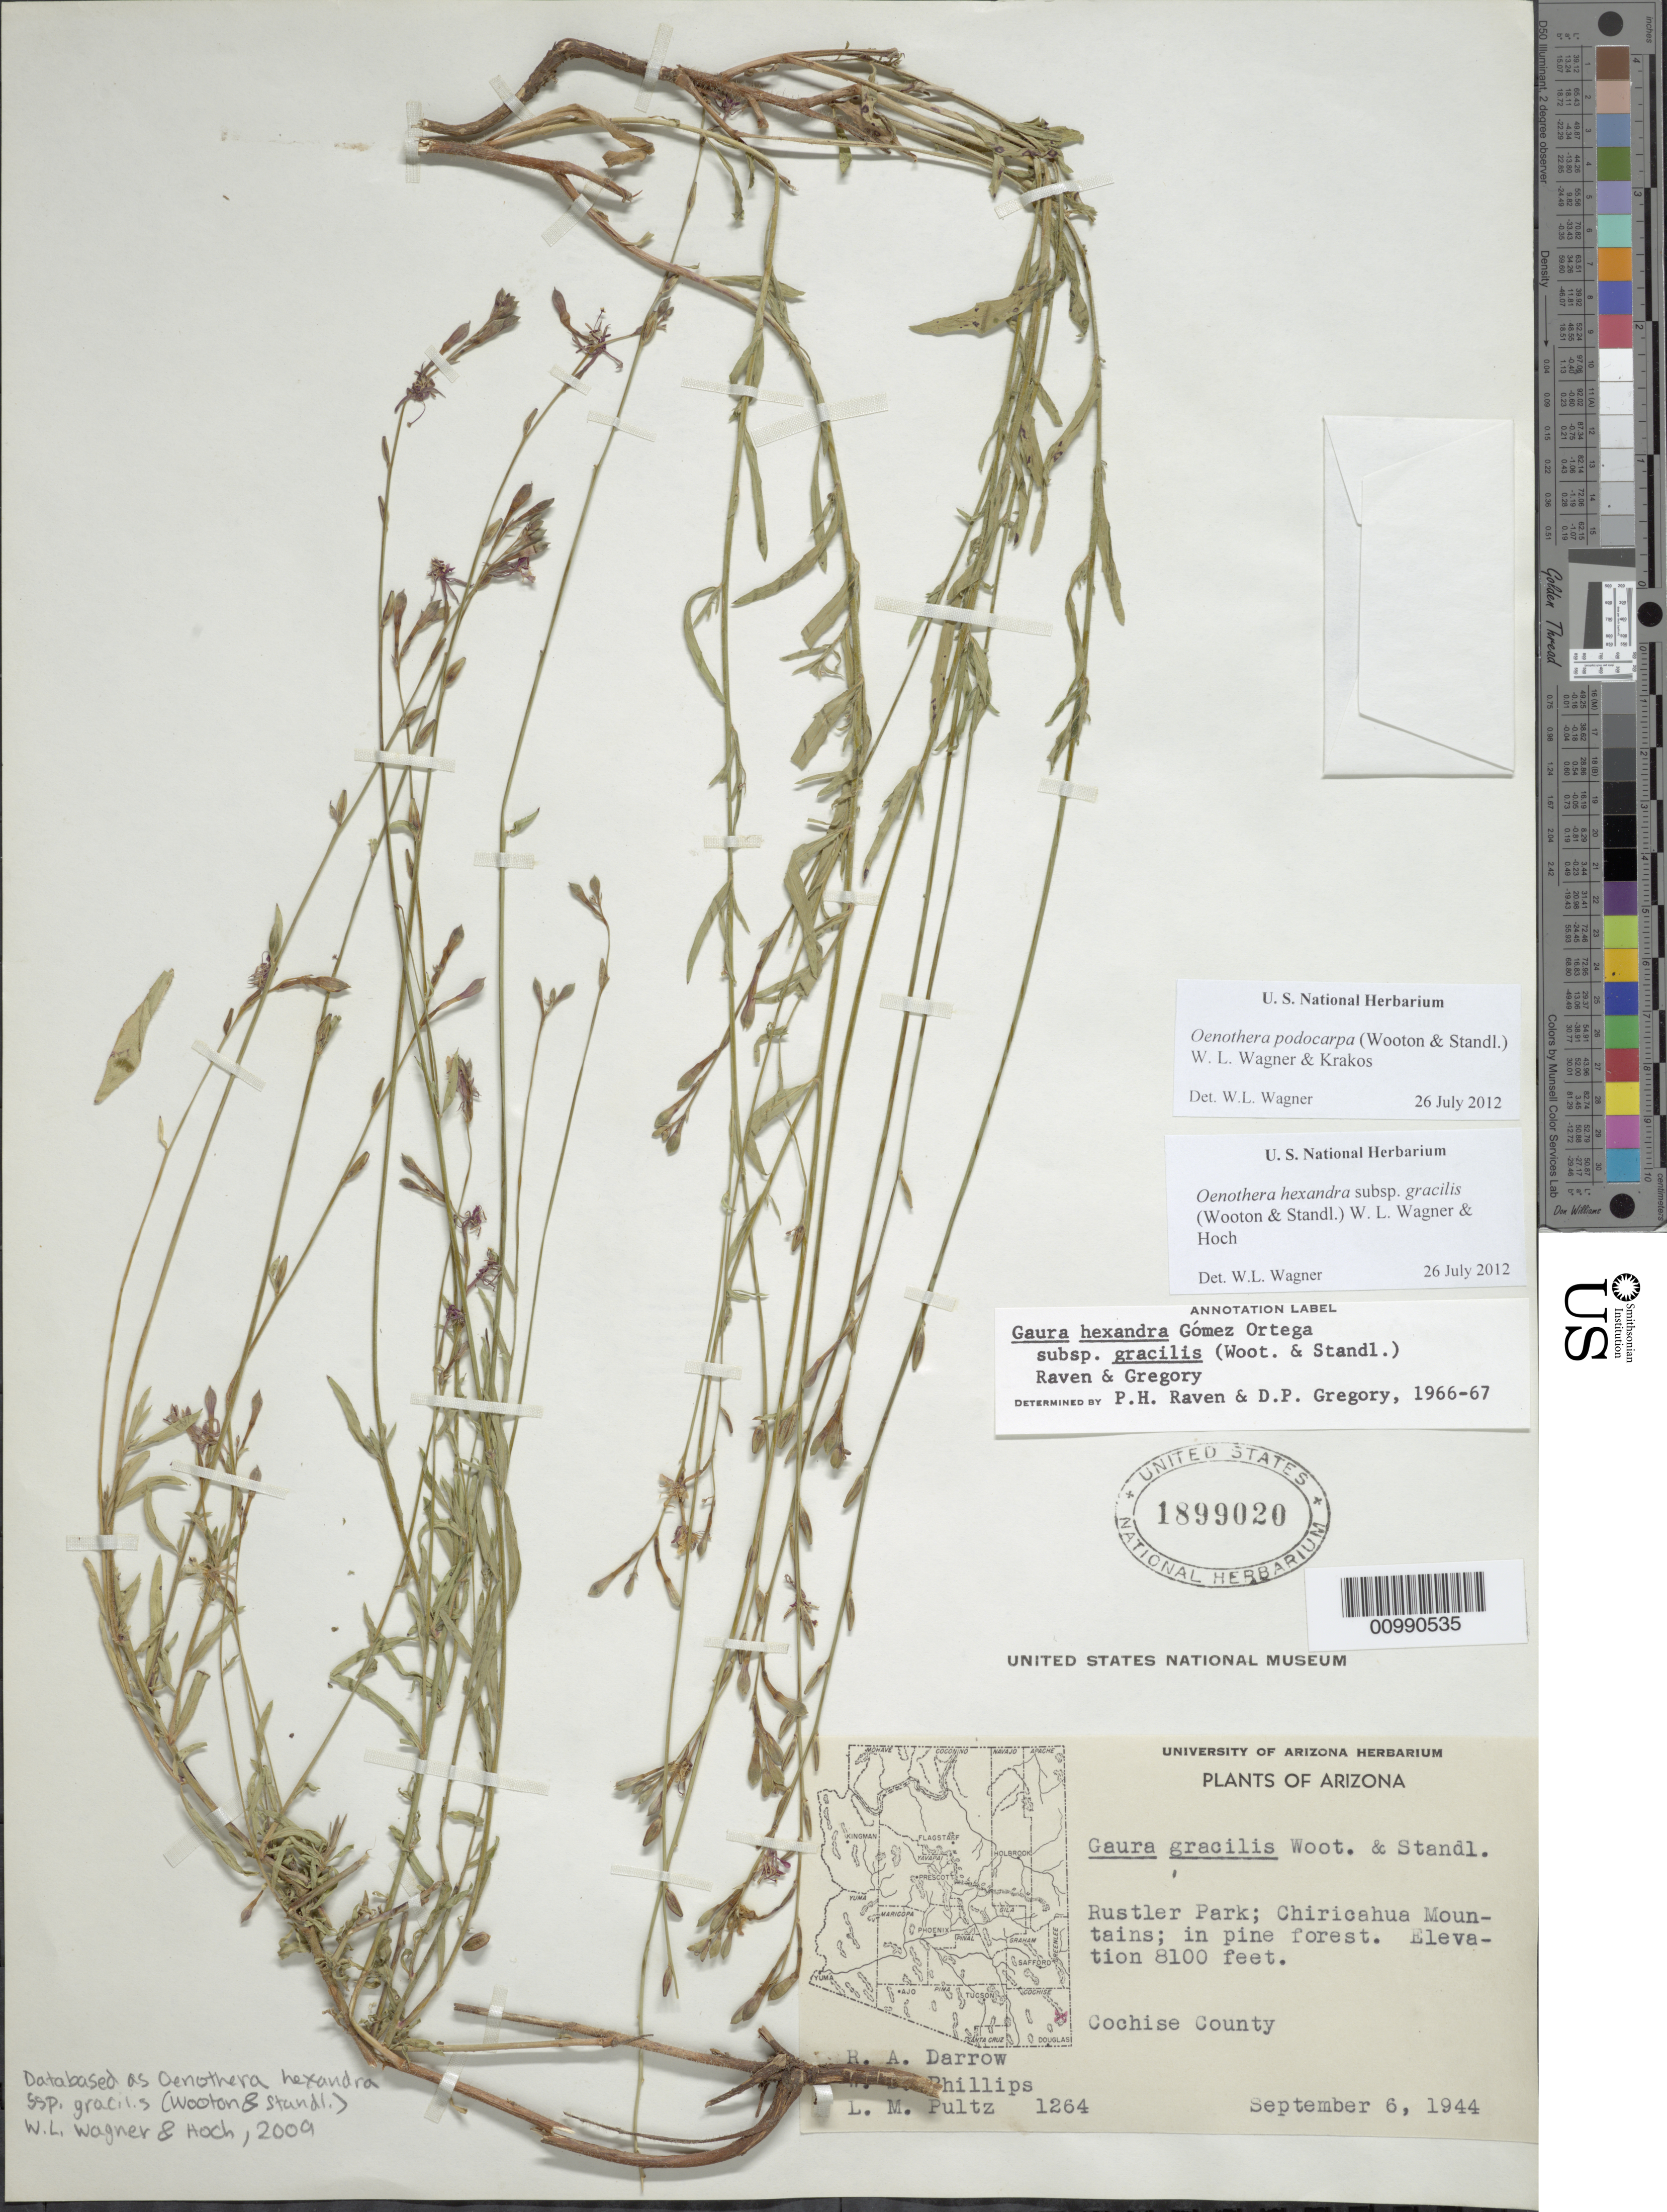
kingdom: Plantae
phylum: Tracheophyta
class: Magnoliopsida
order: Myrtales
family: Onagraceae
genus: Oenothera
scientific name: Oenothera podocarpa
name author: (Wooton & Standl.) Krakos & W.L. Wagner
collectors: R. A. Darrow & W. S. Phillips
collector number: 1264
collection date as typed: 06 Sep 1944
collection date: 1944-09-06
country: United States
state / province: Arizona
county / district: Cochise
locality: Chiricahua Mts.; Rustler Park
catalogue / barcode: US 1899020